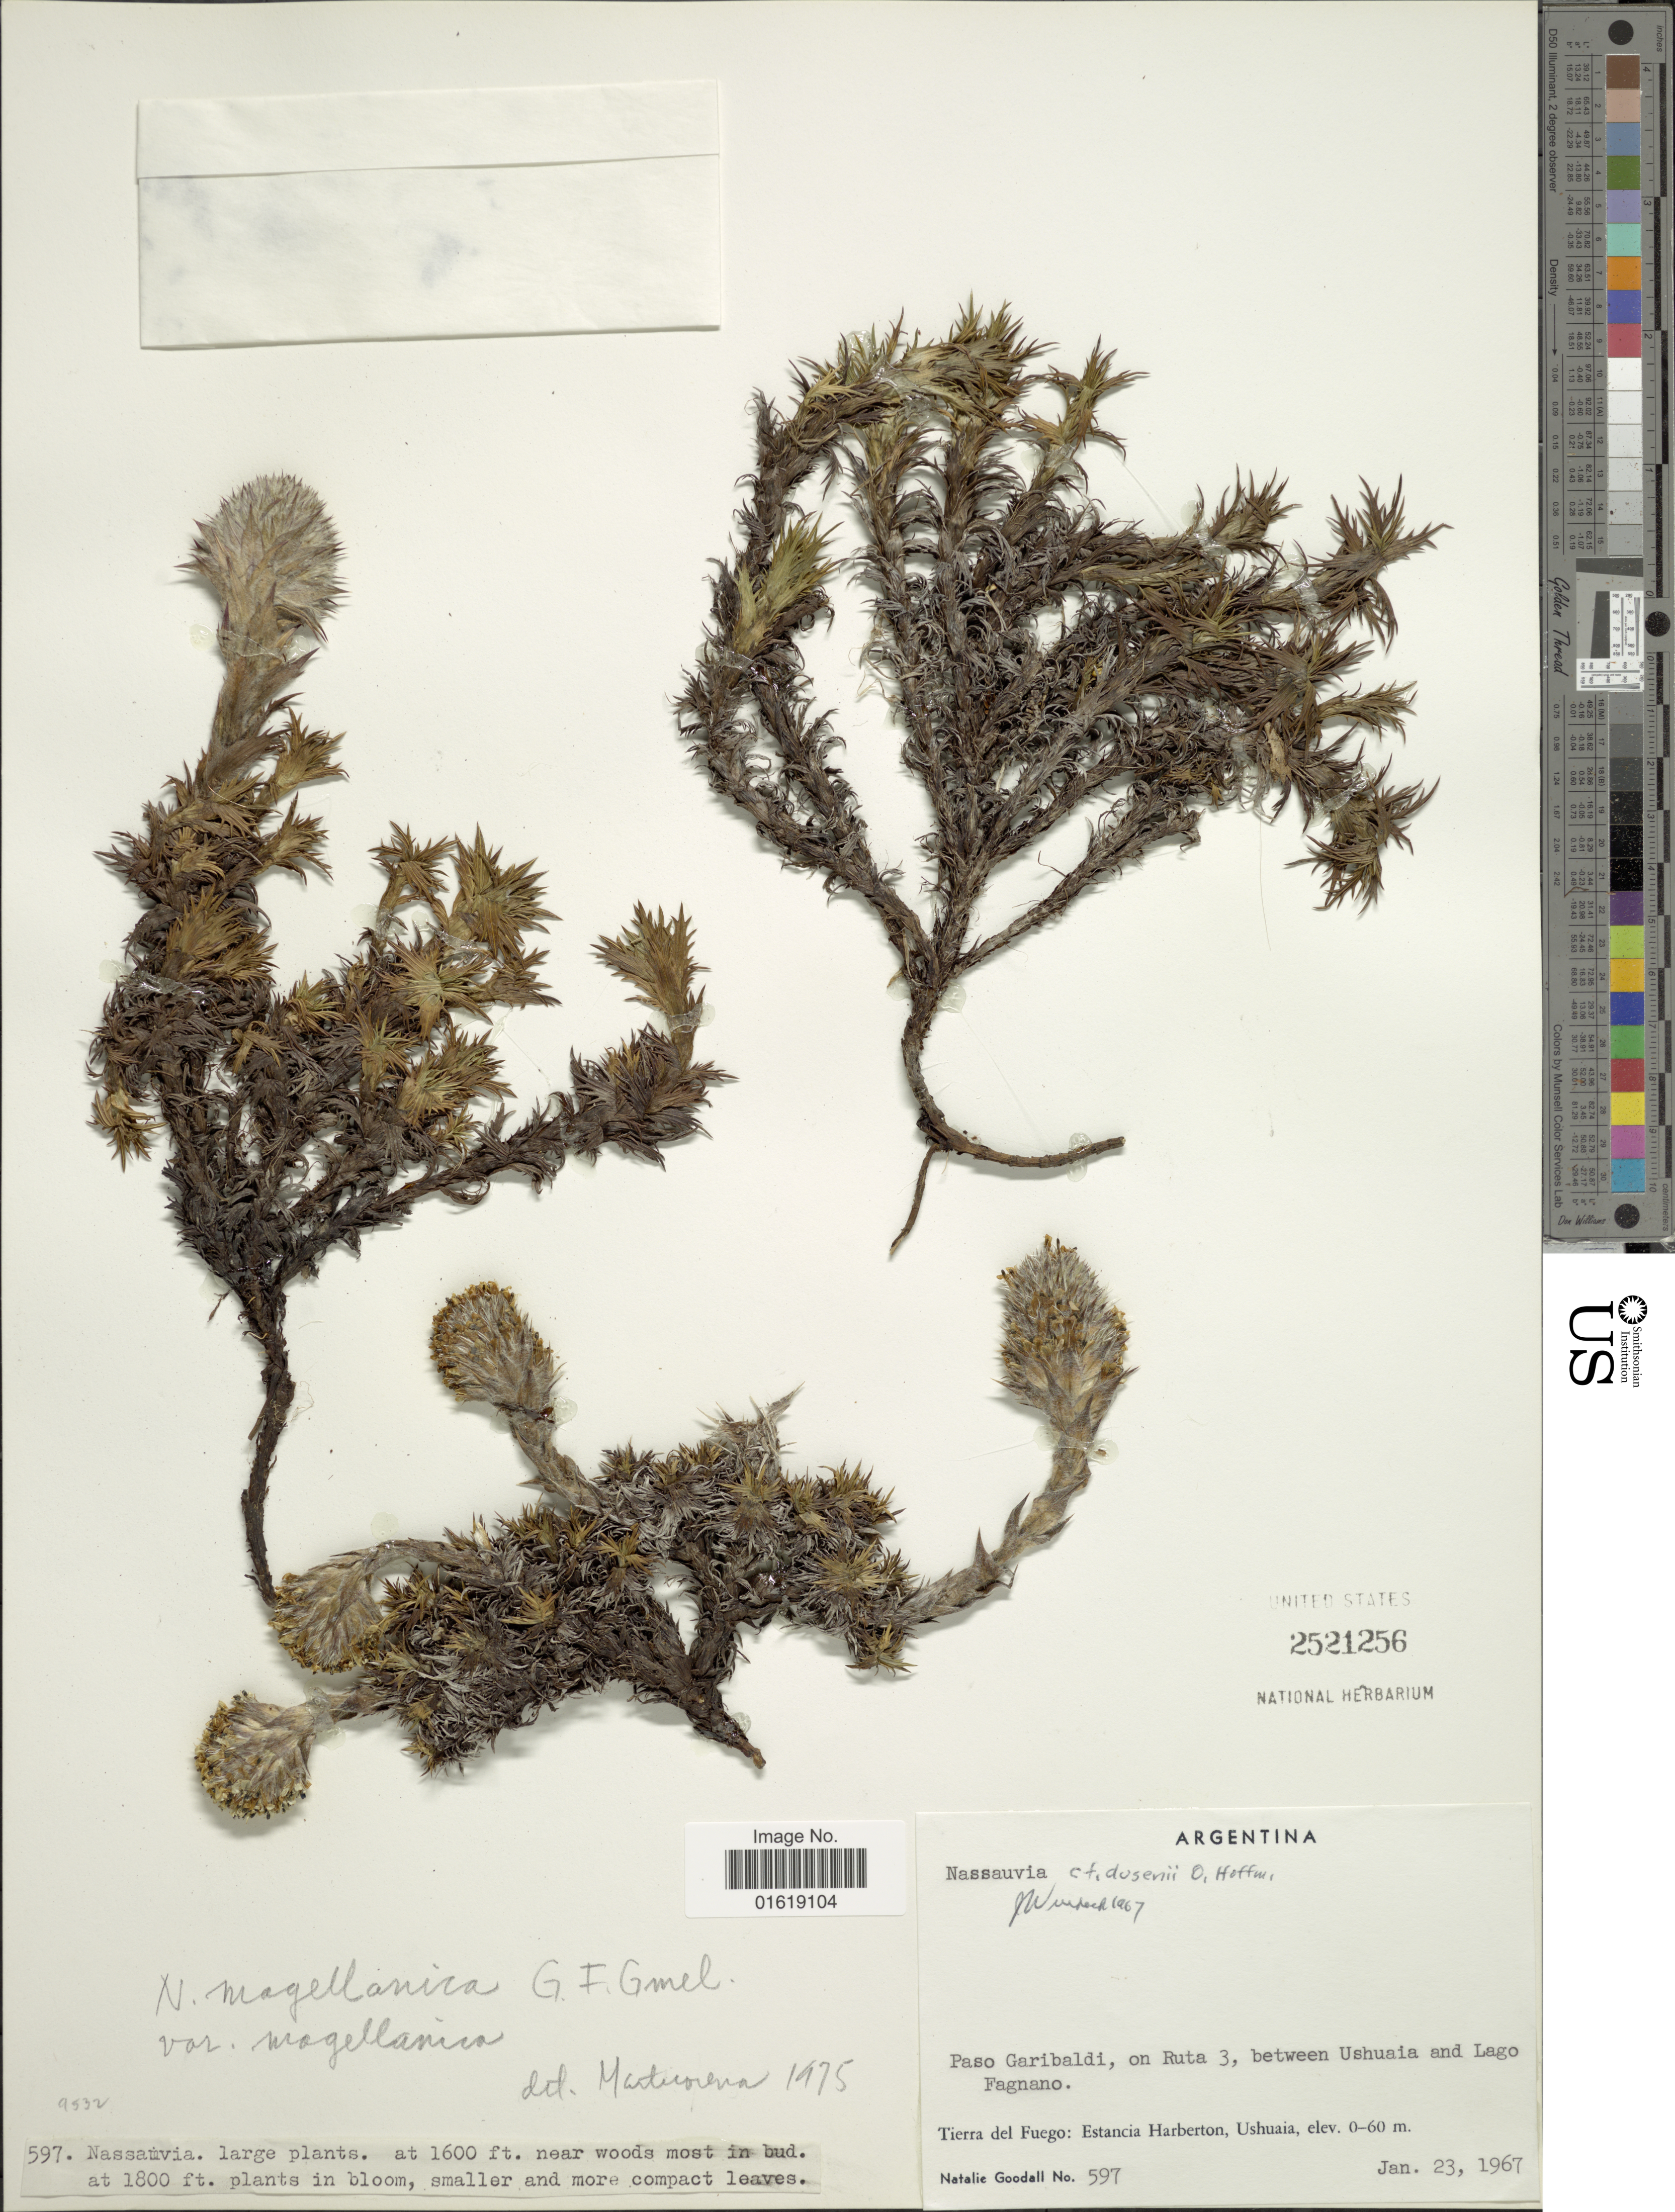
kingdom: Plantae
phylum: Tracheophyta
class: Magnoliopsida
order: Asterales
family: Asteraceae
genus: Nassauvia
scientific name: Nassauvia magellanica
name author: J.F. Gmel.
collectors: N. Goodall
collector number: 597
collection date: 1967-01-23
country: Argentina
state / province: Tierra del Fuego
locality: Paso Garibaldi, on Ruta 3, between Ushuaia and Lago Fagnano. Tierra del Fuego: Estancia Harberton, Ushuaia.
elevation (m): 0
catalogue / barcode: US 2521256